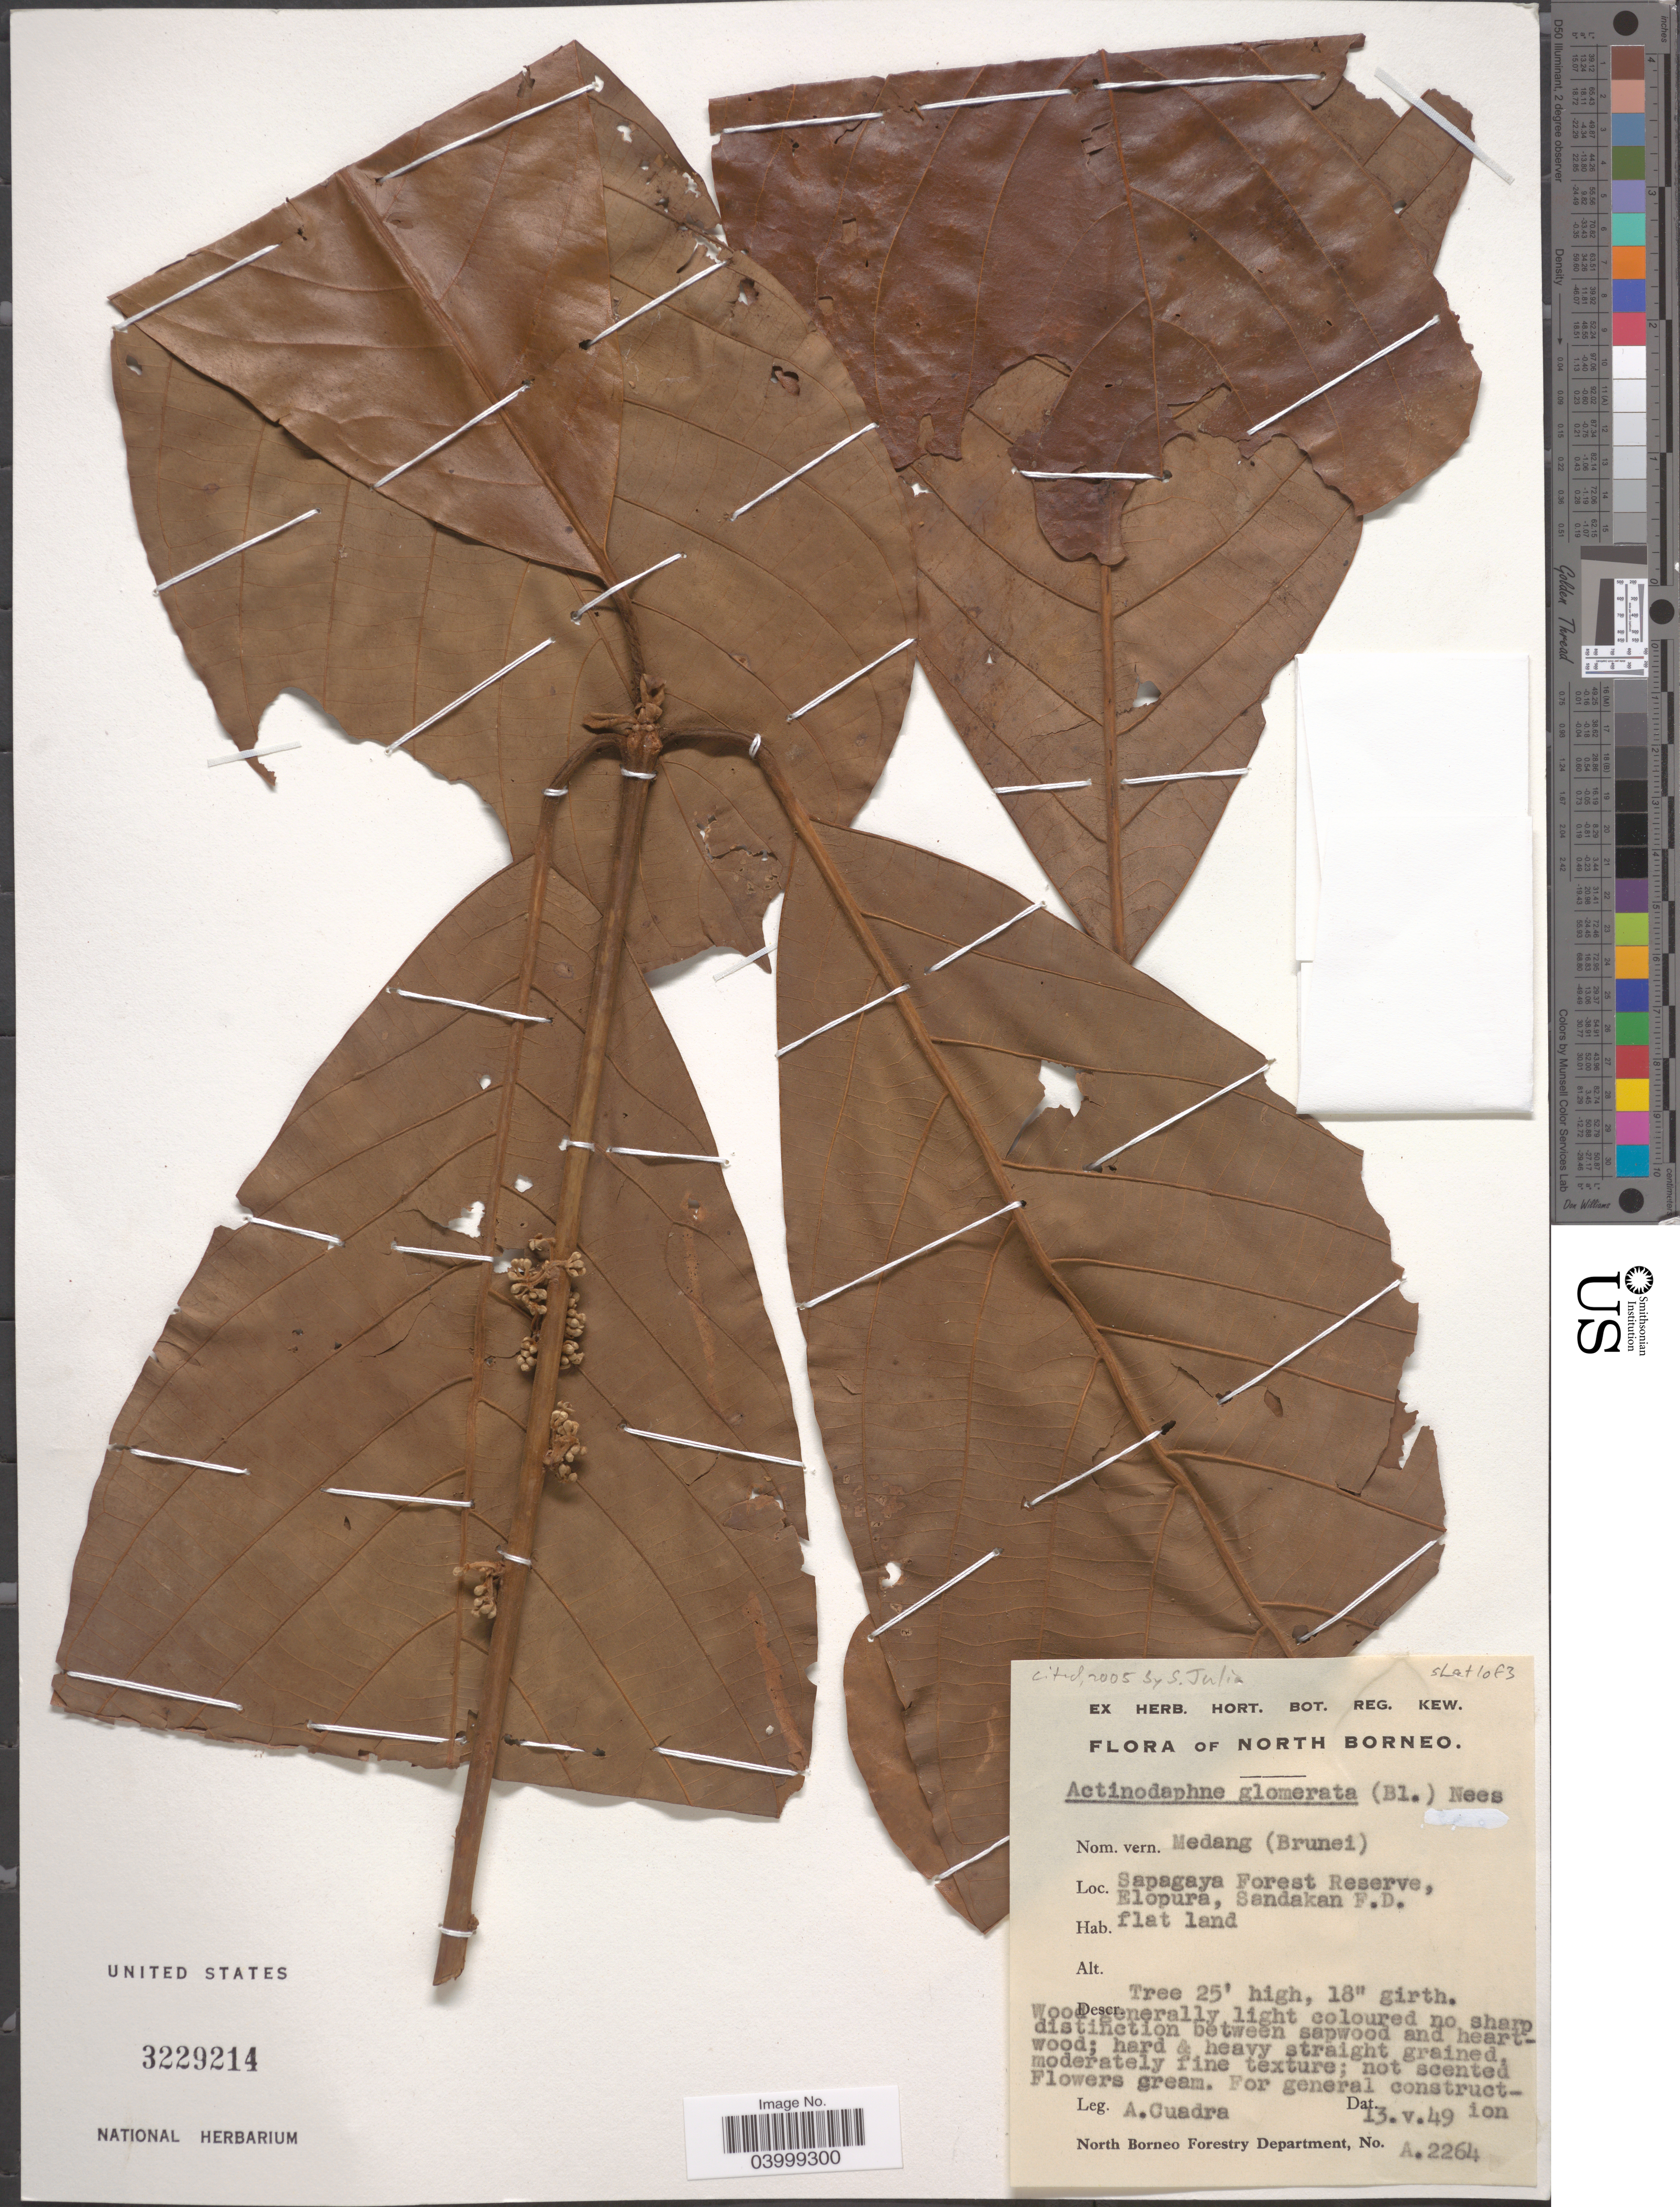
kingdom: Plantae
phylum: Tracheophyta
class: Magnoliopsida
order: Laurales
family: Lauraceae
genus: Actinodaphne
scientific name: Actinodaphne glomerata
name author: (Blume) Nees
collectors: A. Cuadra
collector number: A2264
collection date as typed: Transcribed d/m/y: 13/5/49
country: Malaysia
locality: North Borneo. Sapagaya Forest Reserve, Elopura, Sandakan F.D.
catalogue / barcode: US 3229214